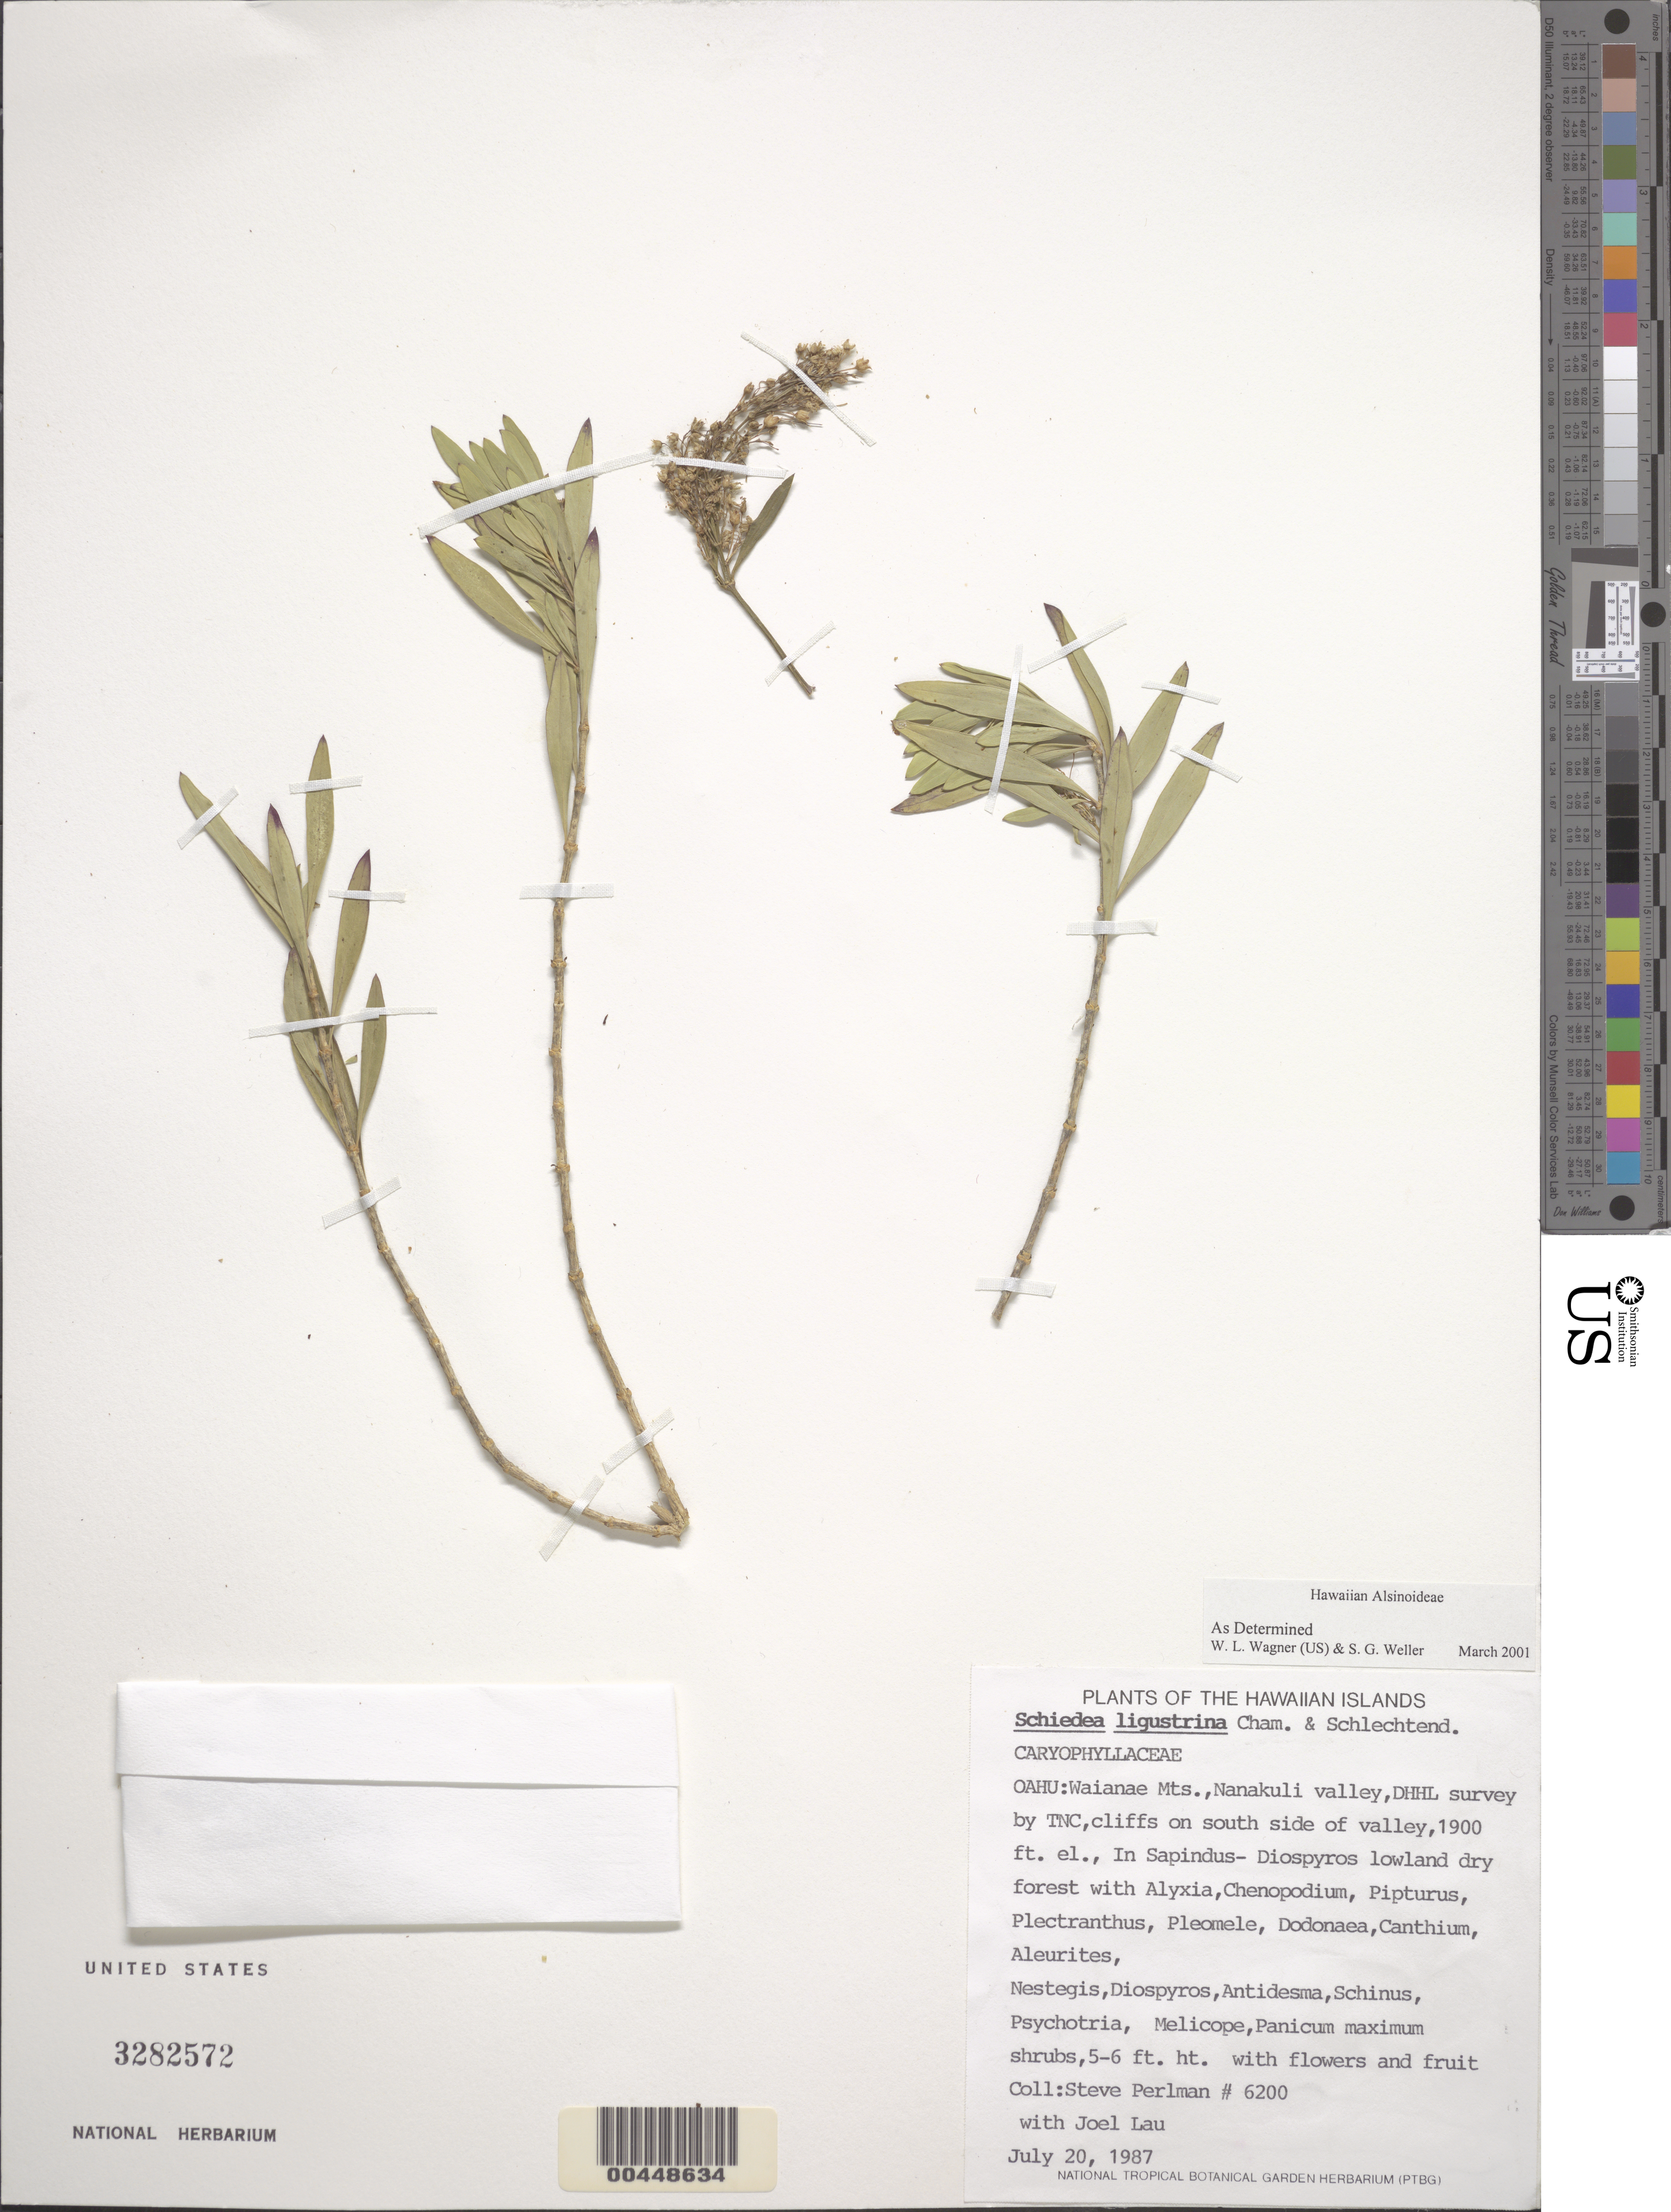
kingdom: Plantae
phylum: Tracheophyta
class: Magnoliopsida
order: Caryophyllales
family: Caryophyllaceae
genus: Schiedea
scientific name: Schiedea ligustrina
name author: Cham. & Schltdl.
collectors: S. P. Perlman & J. Lau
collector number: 6200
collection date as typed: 20 Jul 1987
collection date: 1987-07-20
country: United States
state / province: Hawaii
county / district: Honolulu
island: Oahu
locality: Waianae Mts, Nanakuli Valley, DHHL Survey by TNC, cliffs on S side of valley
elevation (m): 579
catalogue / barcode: US 3282572